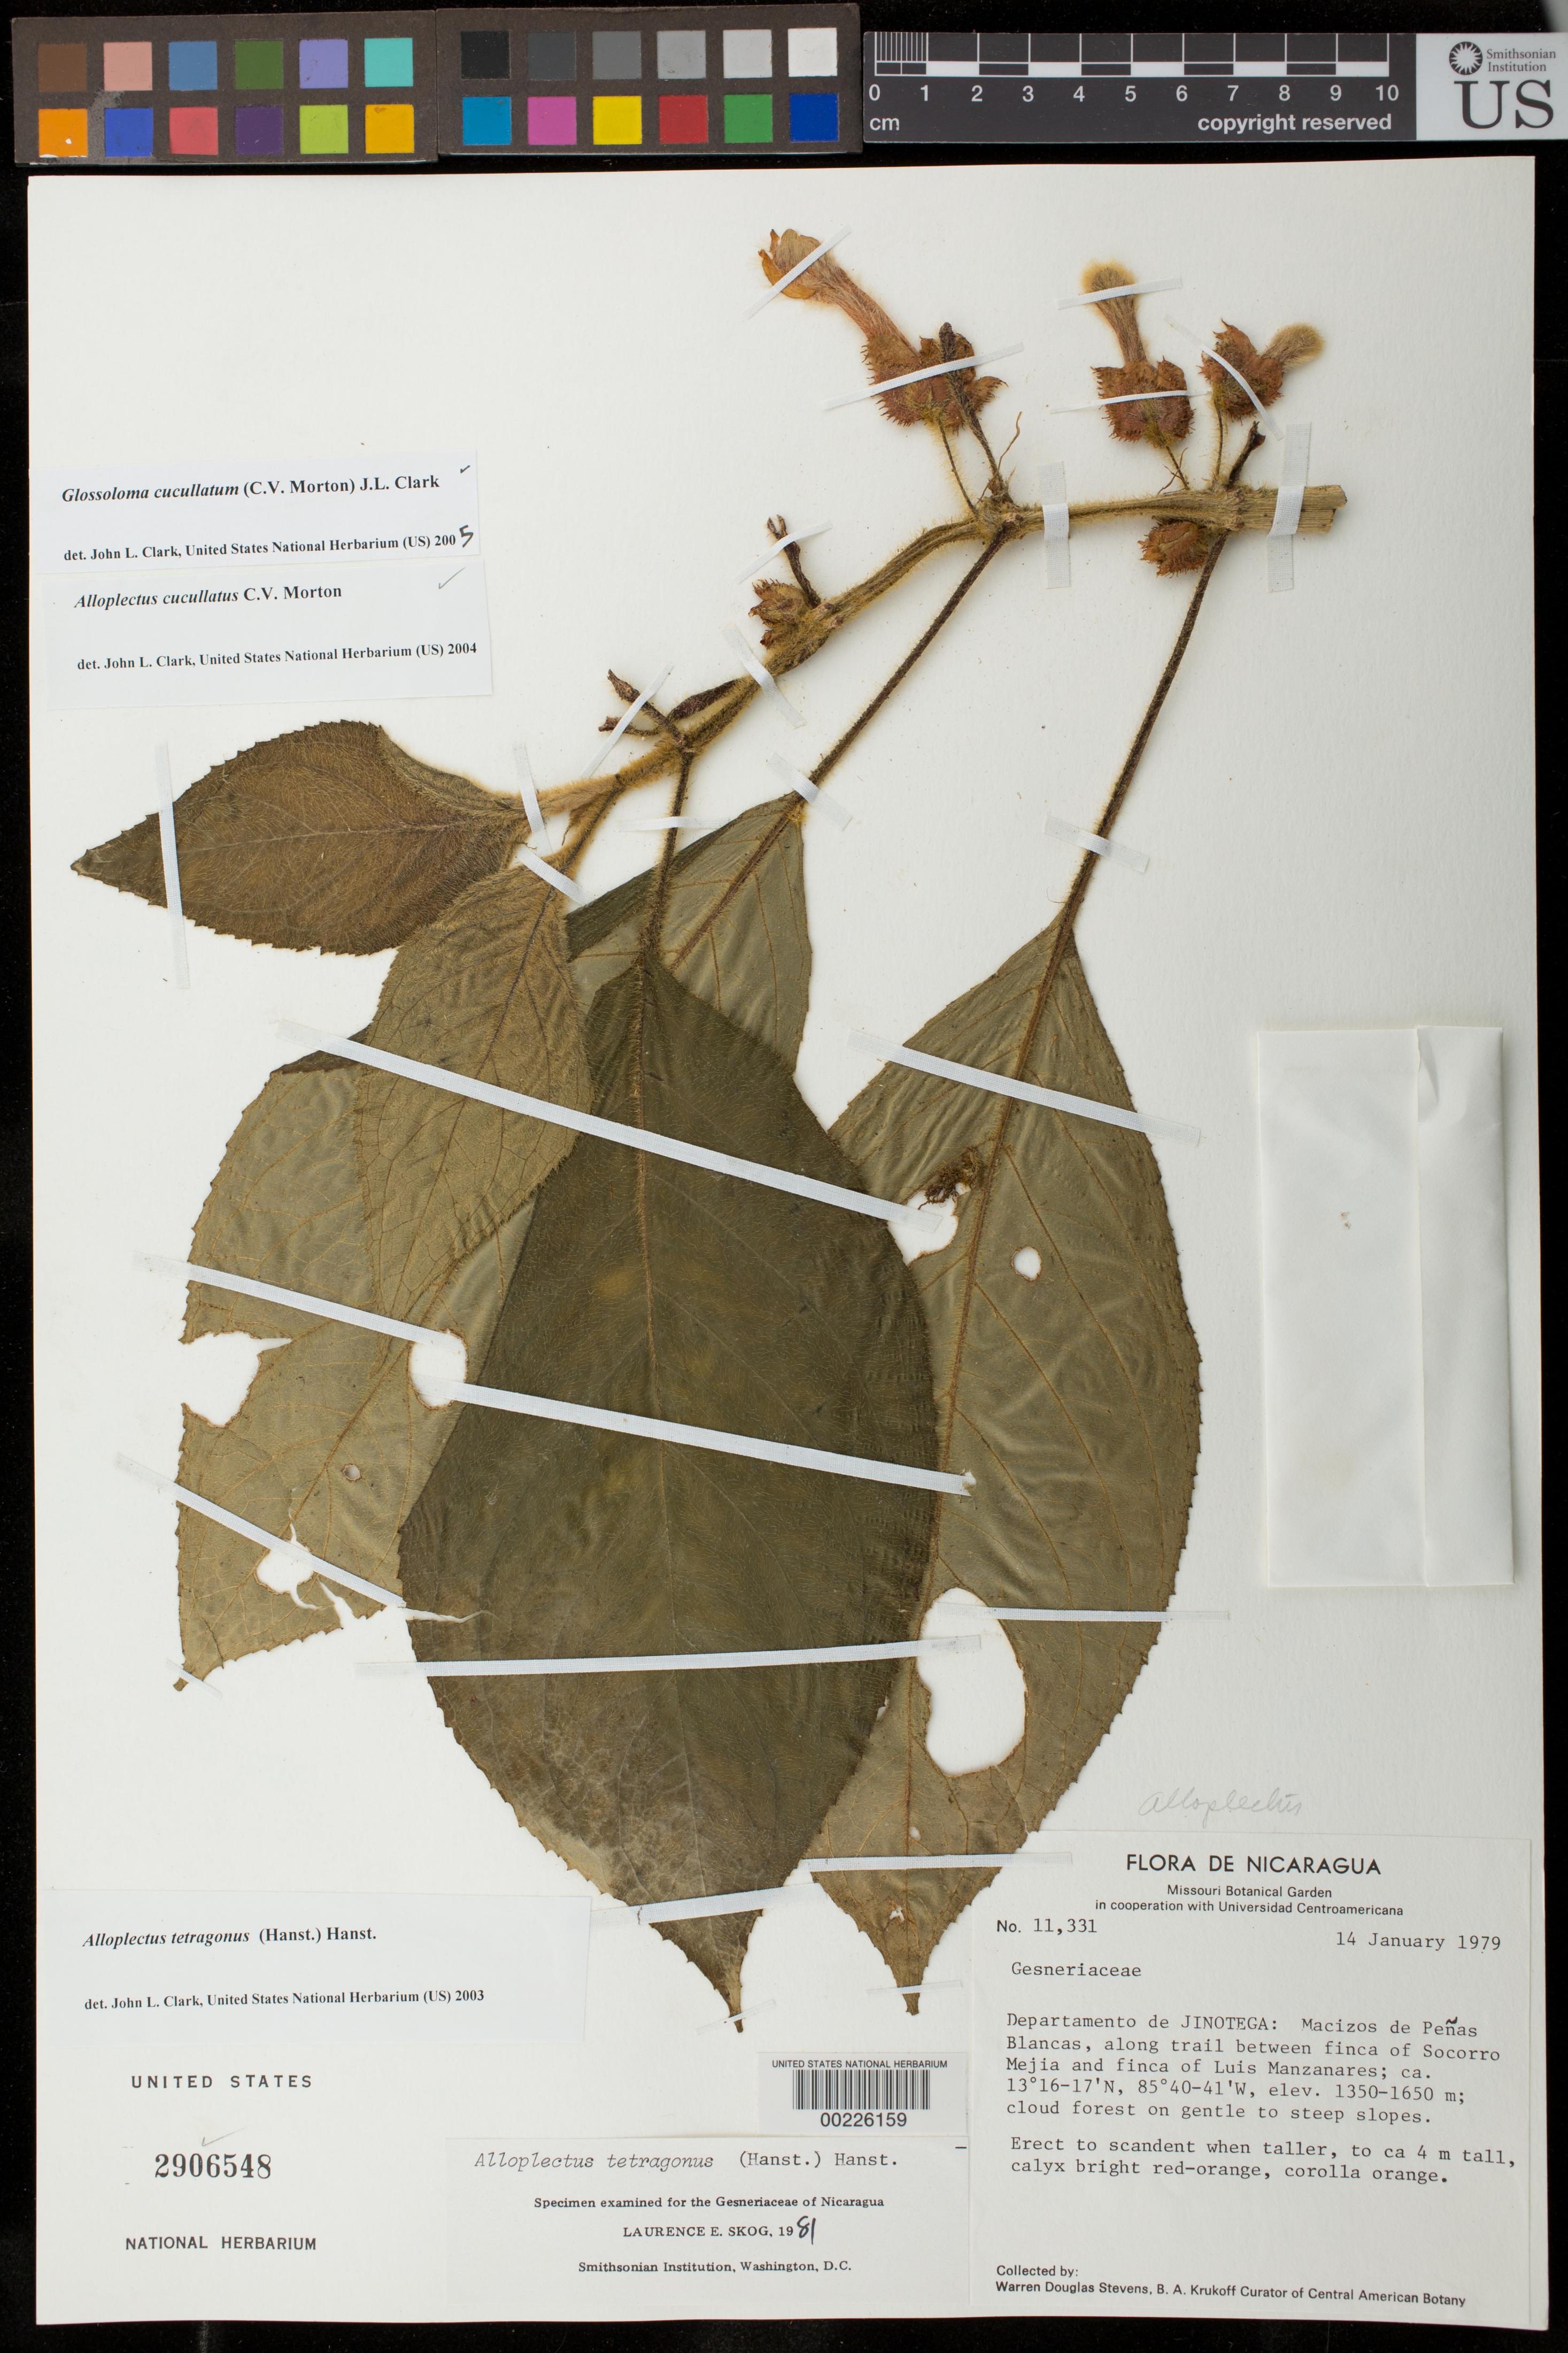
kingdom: Plantae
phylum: Tracheophyta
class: Magnoliopsida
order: Lamiales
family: Gesneriaceae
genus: Glossoloma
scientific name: Glossoloma cucullatum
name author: (C.V. Morton) J.L. Clark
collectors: W. D. Stevens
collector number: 11331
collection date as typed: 14 Jan 1979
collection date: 1979-01-14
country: Nicaragua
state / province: Jinotega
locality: Macizos de Penas Blancas, along trail between Finca of Socorro Mejia and Finca of Luismanzanares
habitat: Cloud forest on gentle to steep slopes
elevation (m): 1350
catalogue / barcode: US 2906548